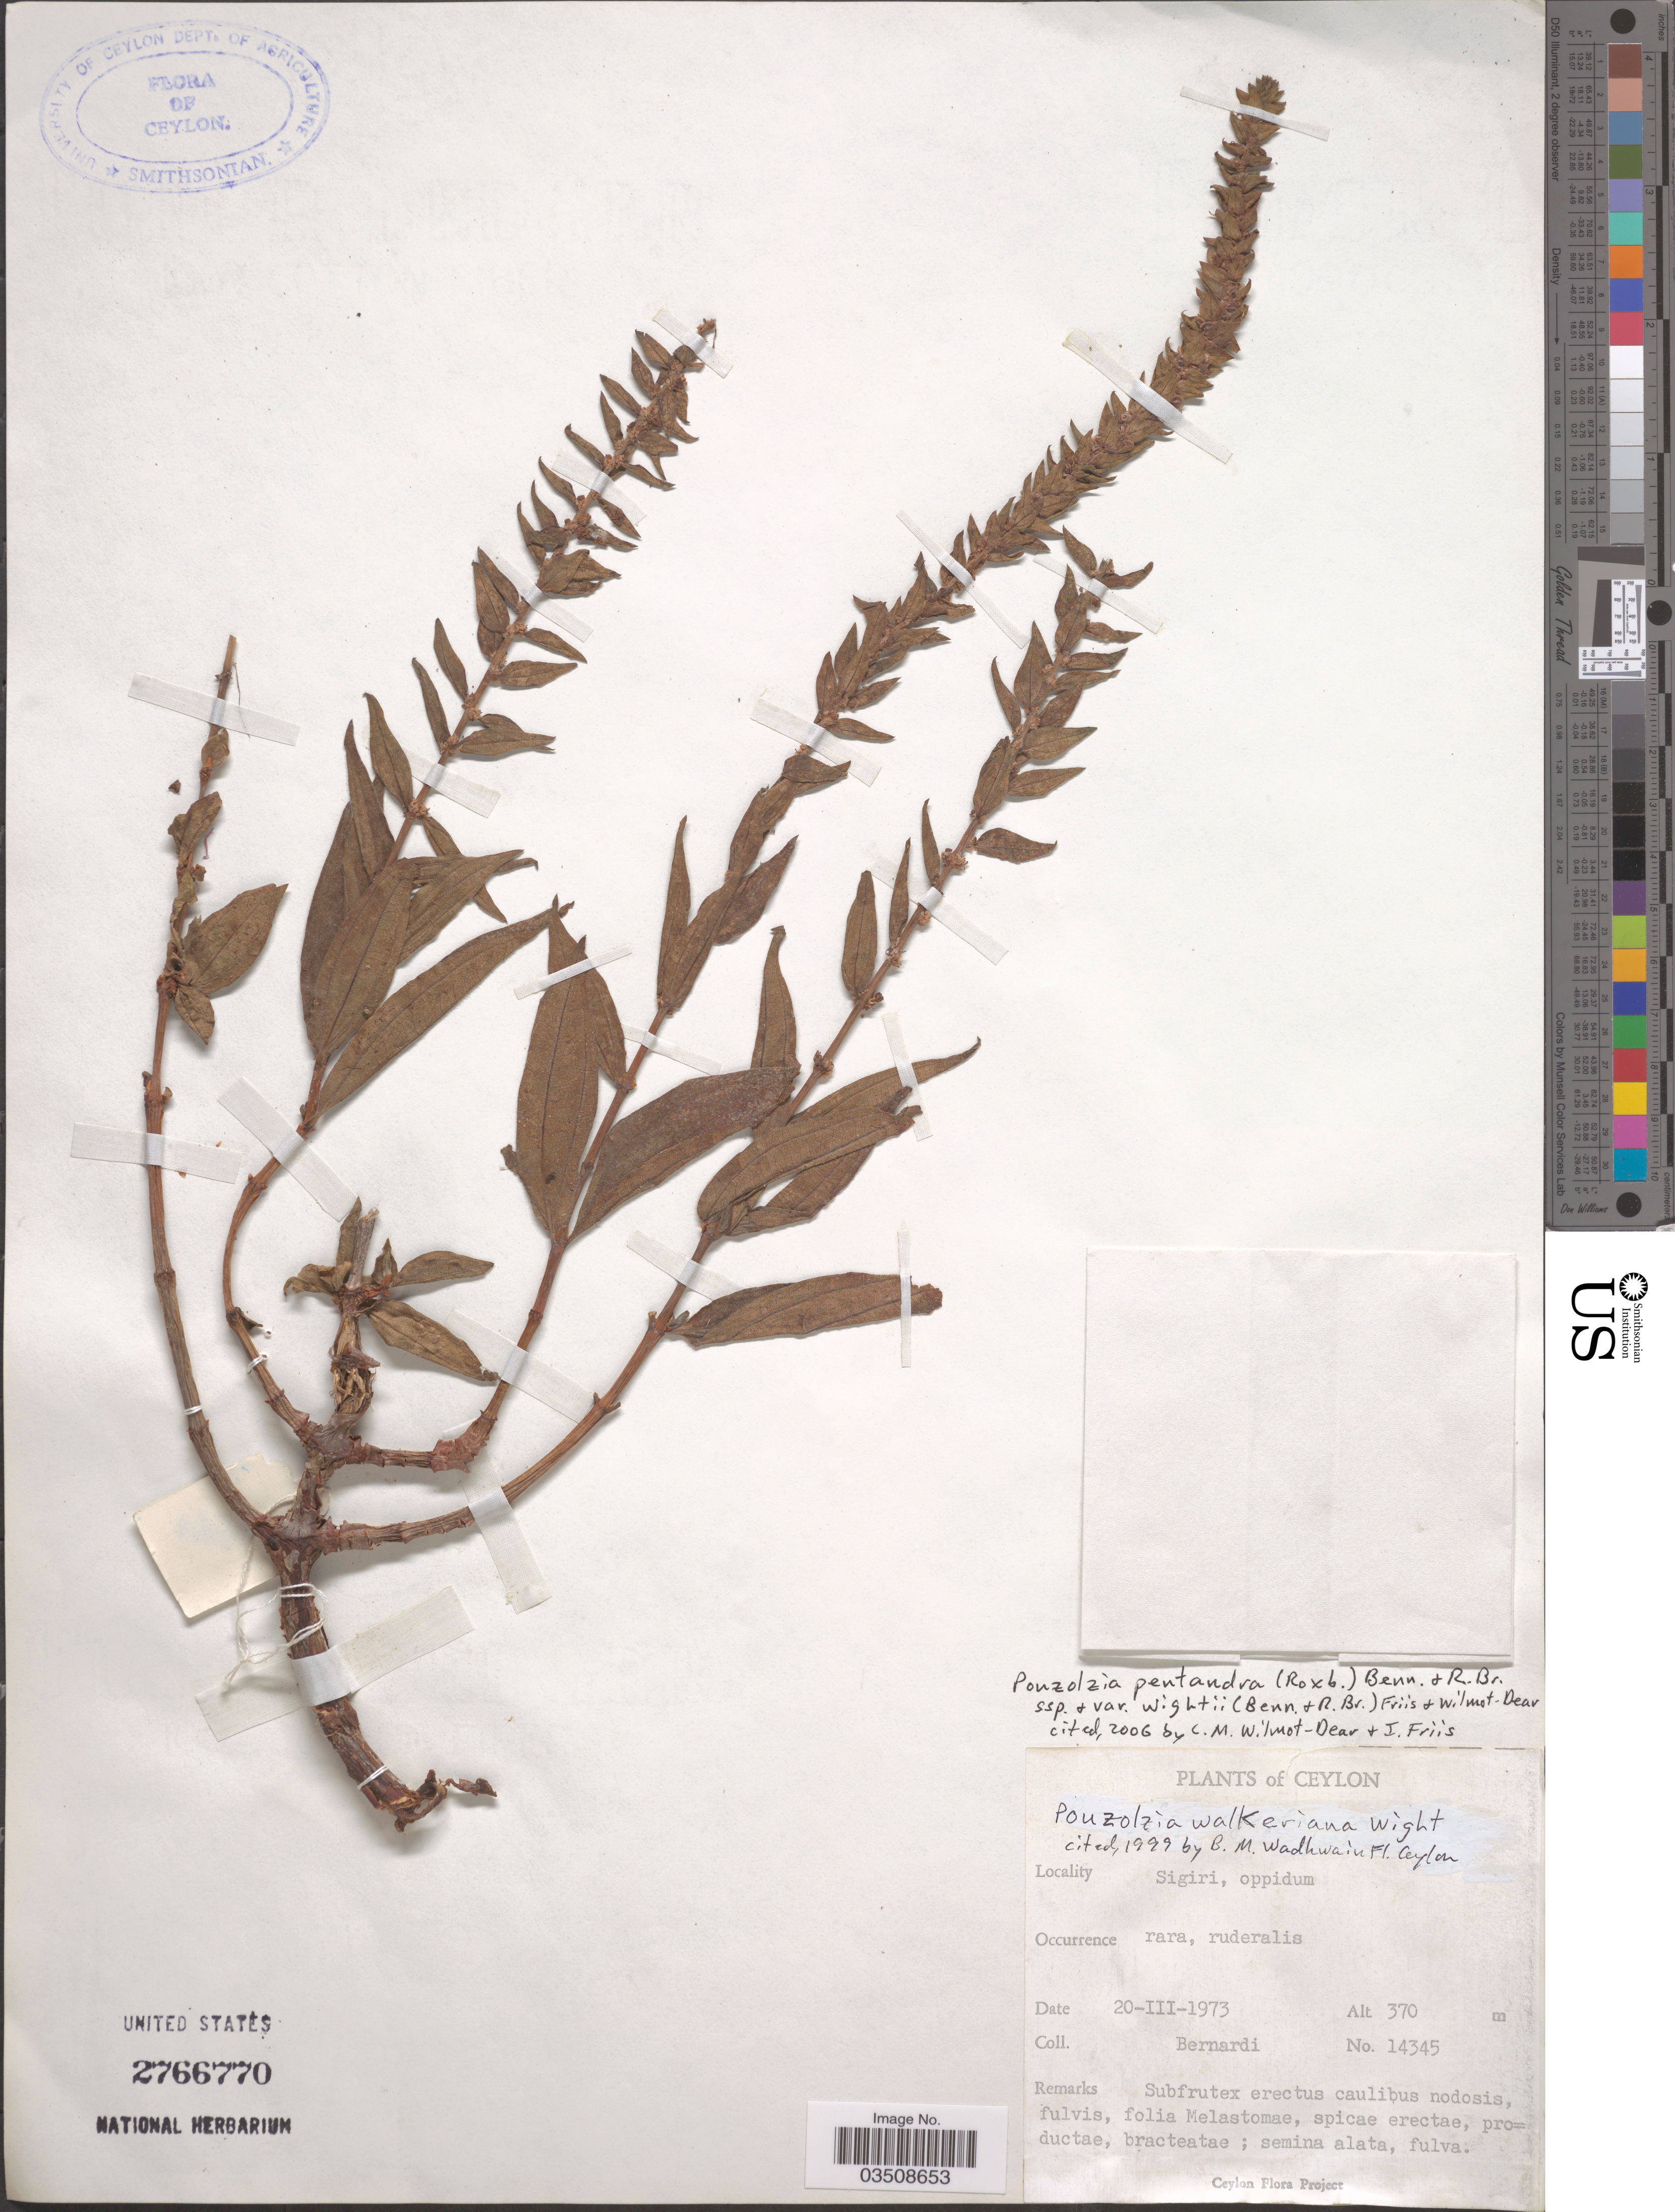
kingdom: Plantae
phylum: Tracheophyta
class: Magnoliopsida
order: Rosales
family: Urticaceae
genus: Gonostegia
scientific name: Gonostegia pentandra var. wightii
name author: (Benn.) Pull. & Karupp.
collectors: Bernardi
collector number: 14345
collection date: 1973-03-20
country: Sri Lanka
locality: Ceylon. Sigiri, oppidum.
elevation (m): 370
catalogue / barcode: US 2766770